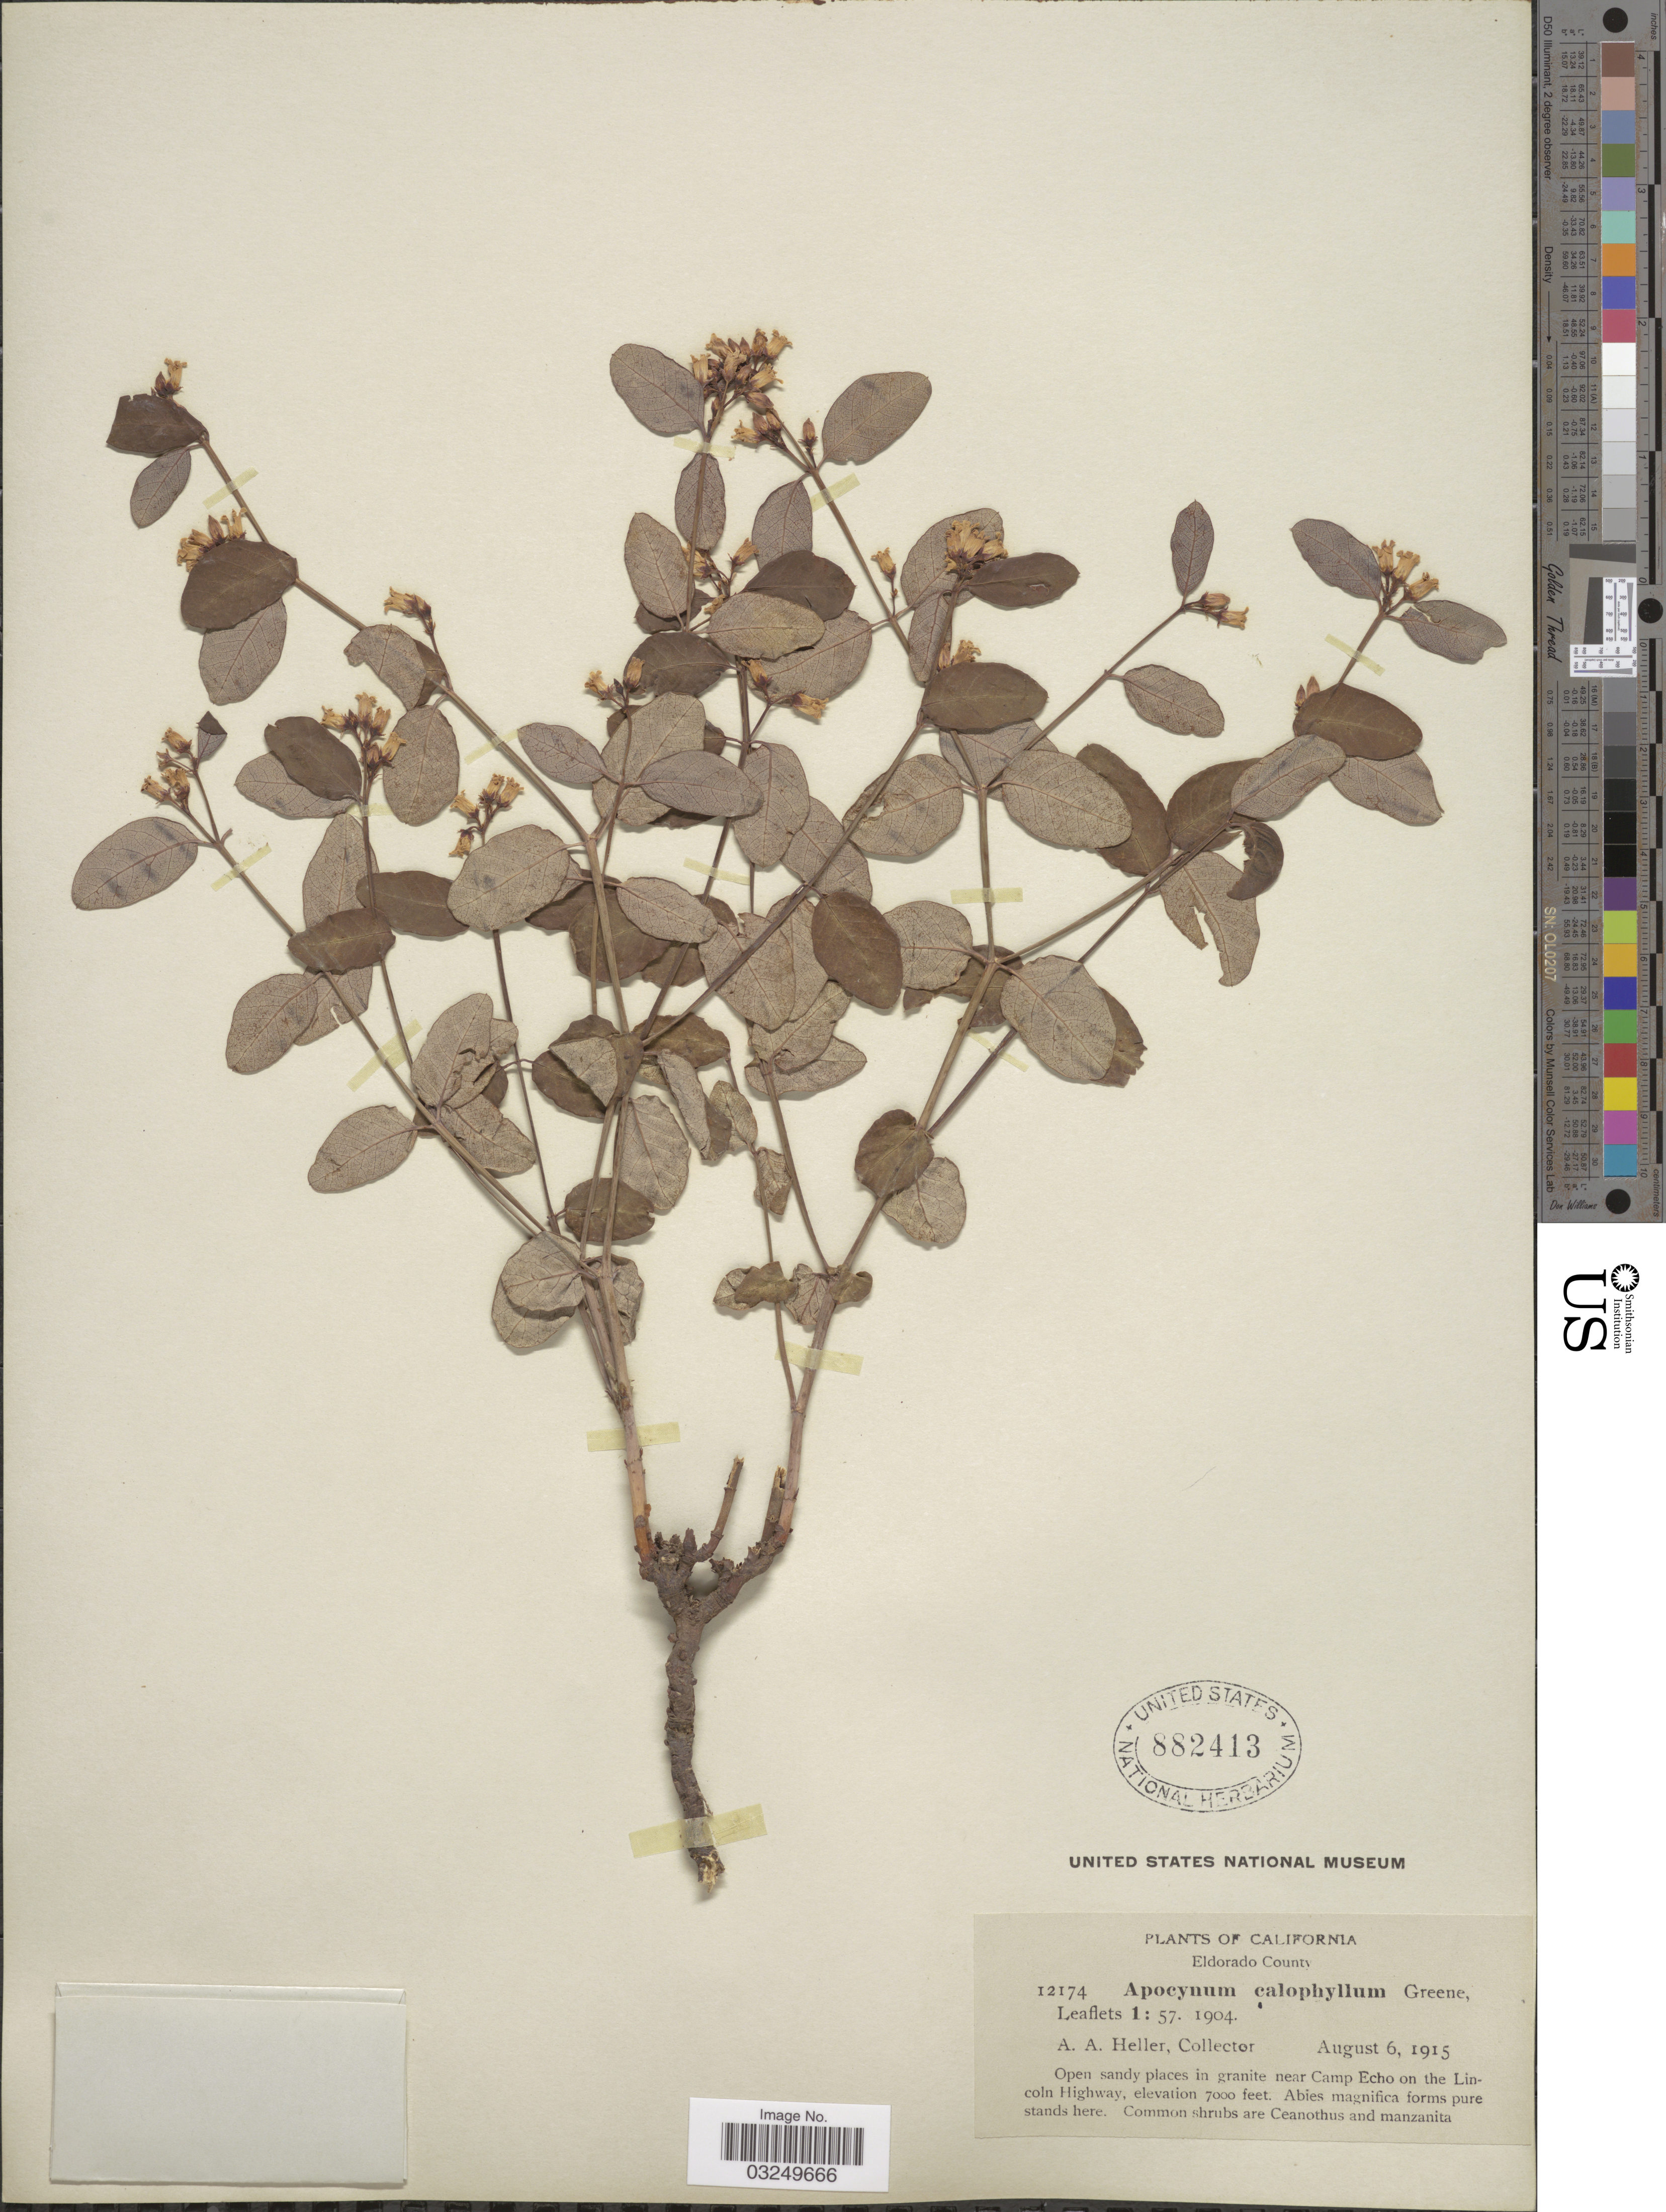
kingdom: Plantae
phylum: Tracheophyta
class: Magnoliopsida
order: Gentianales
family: Apocynaceae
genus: Apocynum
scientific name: Apocynum calophyllum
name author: S.W. Greene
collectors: A. A. Heller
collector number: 12174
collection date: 1915-08-06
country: United States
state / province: California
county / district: El Dorado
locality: Eldorado County. In granite near Camp Echo on the Lincoln Highway.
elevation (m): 2134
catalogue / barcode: US 882413